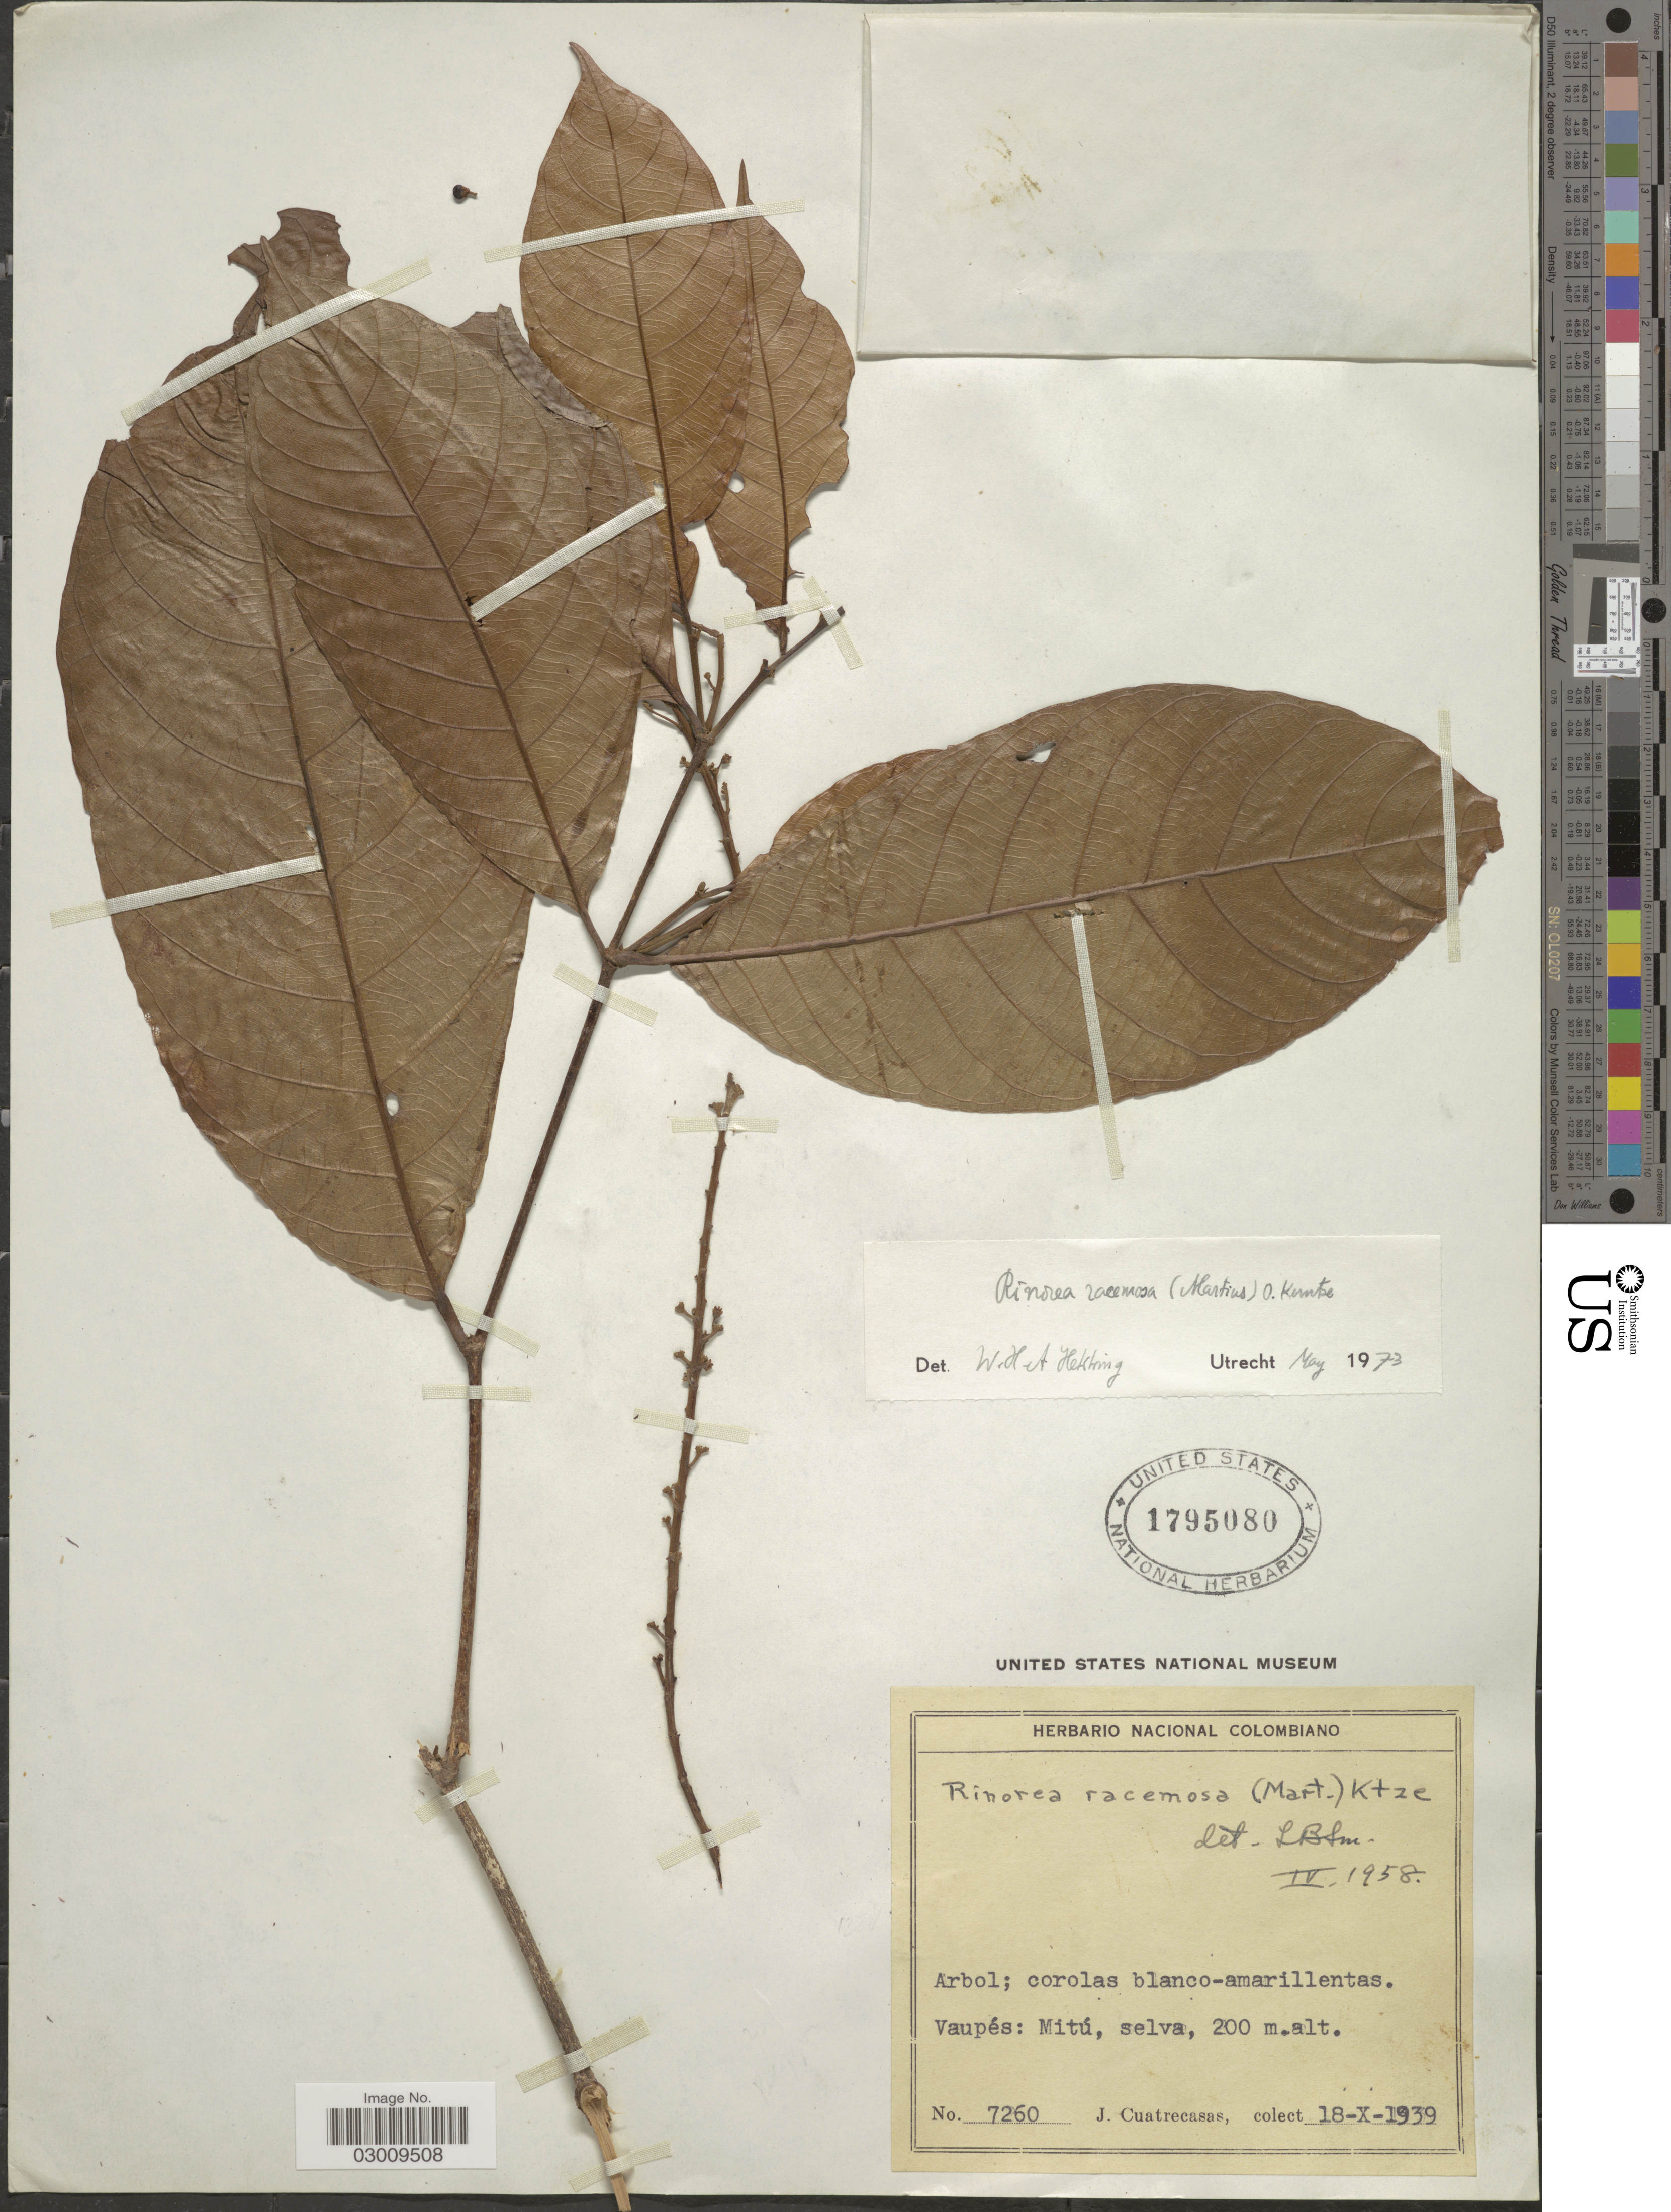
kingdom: Plantae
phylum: Tracheophyta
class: Magnoliopsida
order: Malpighiales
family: Violaceae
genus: Rinorea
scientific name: Rinorea racemosa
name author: (Mart.) Kuntze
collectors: J. Cuatrecasas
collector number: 7260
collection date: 1939-10-18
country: Colombia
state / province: Vaupés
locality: Vaupés: Mitú.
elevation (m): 200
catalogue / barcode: US 1795080